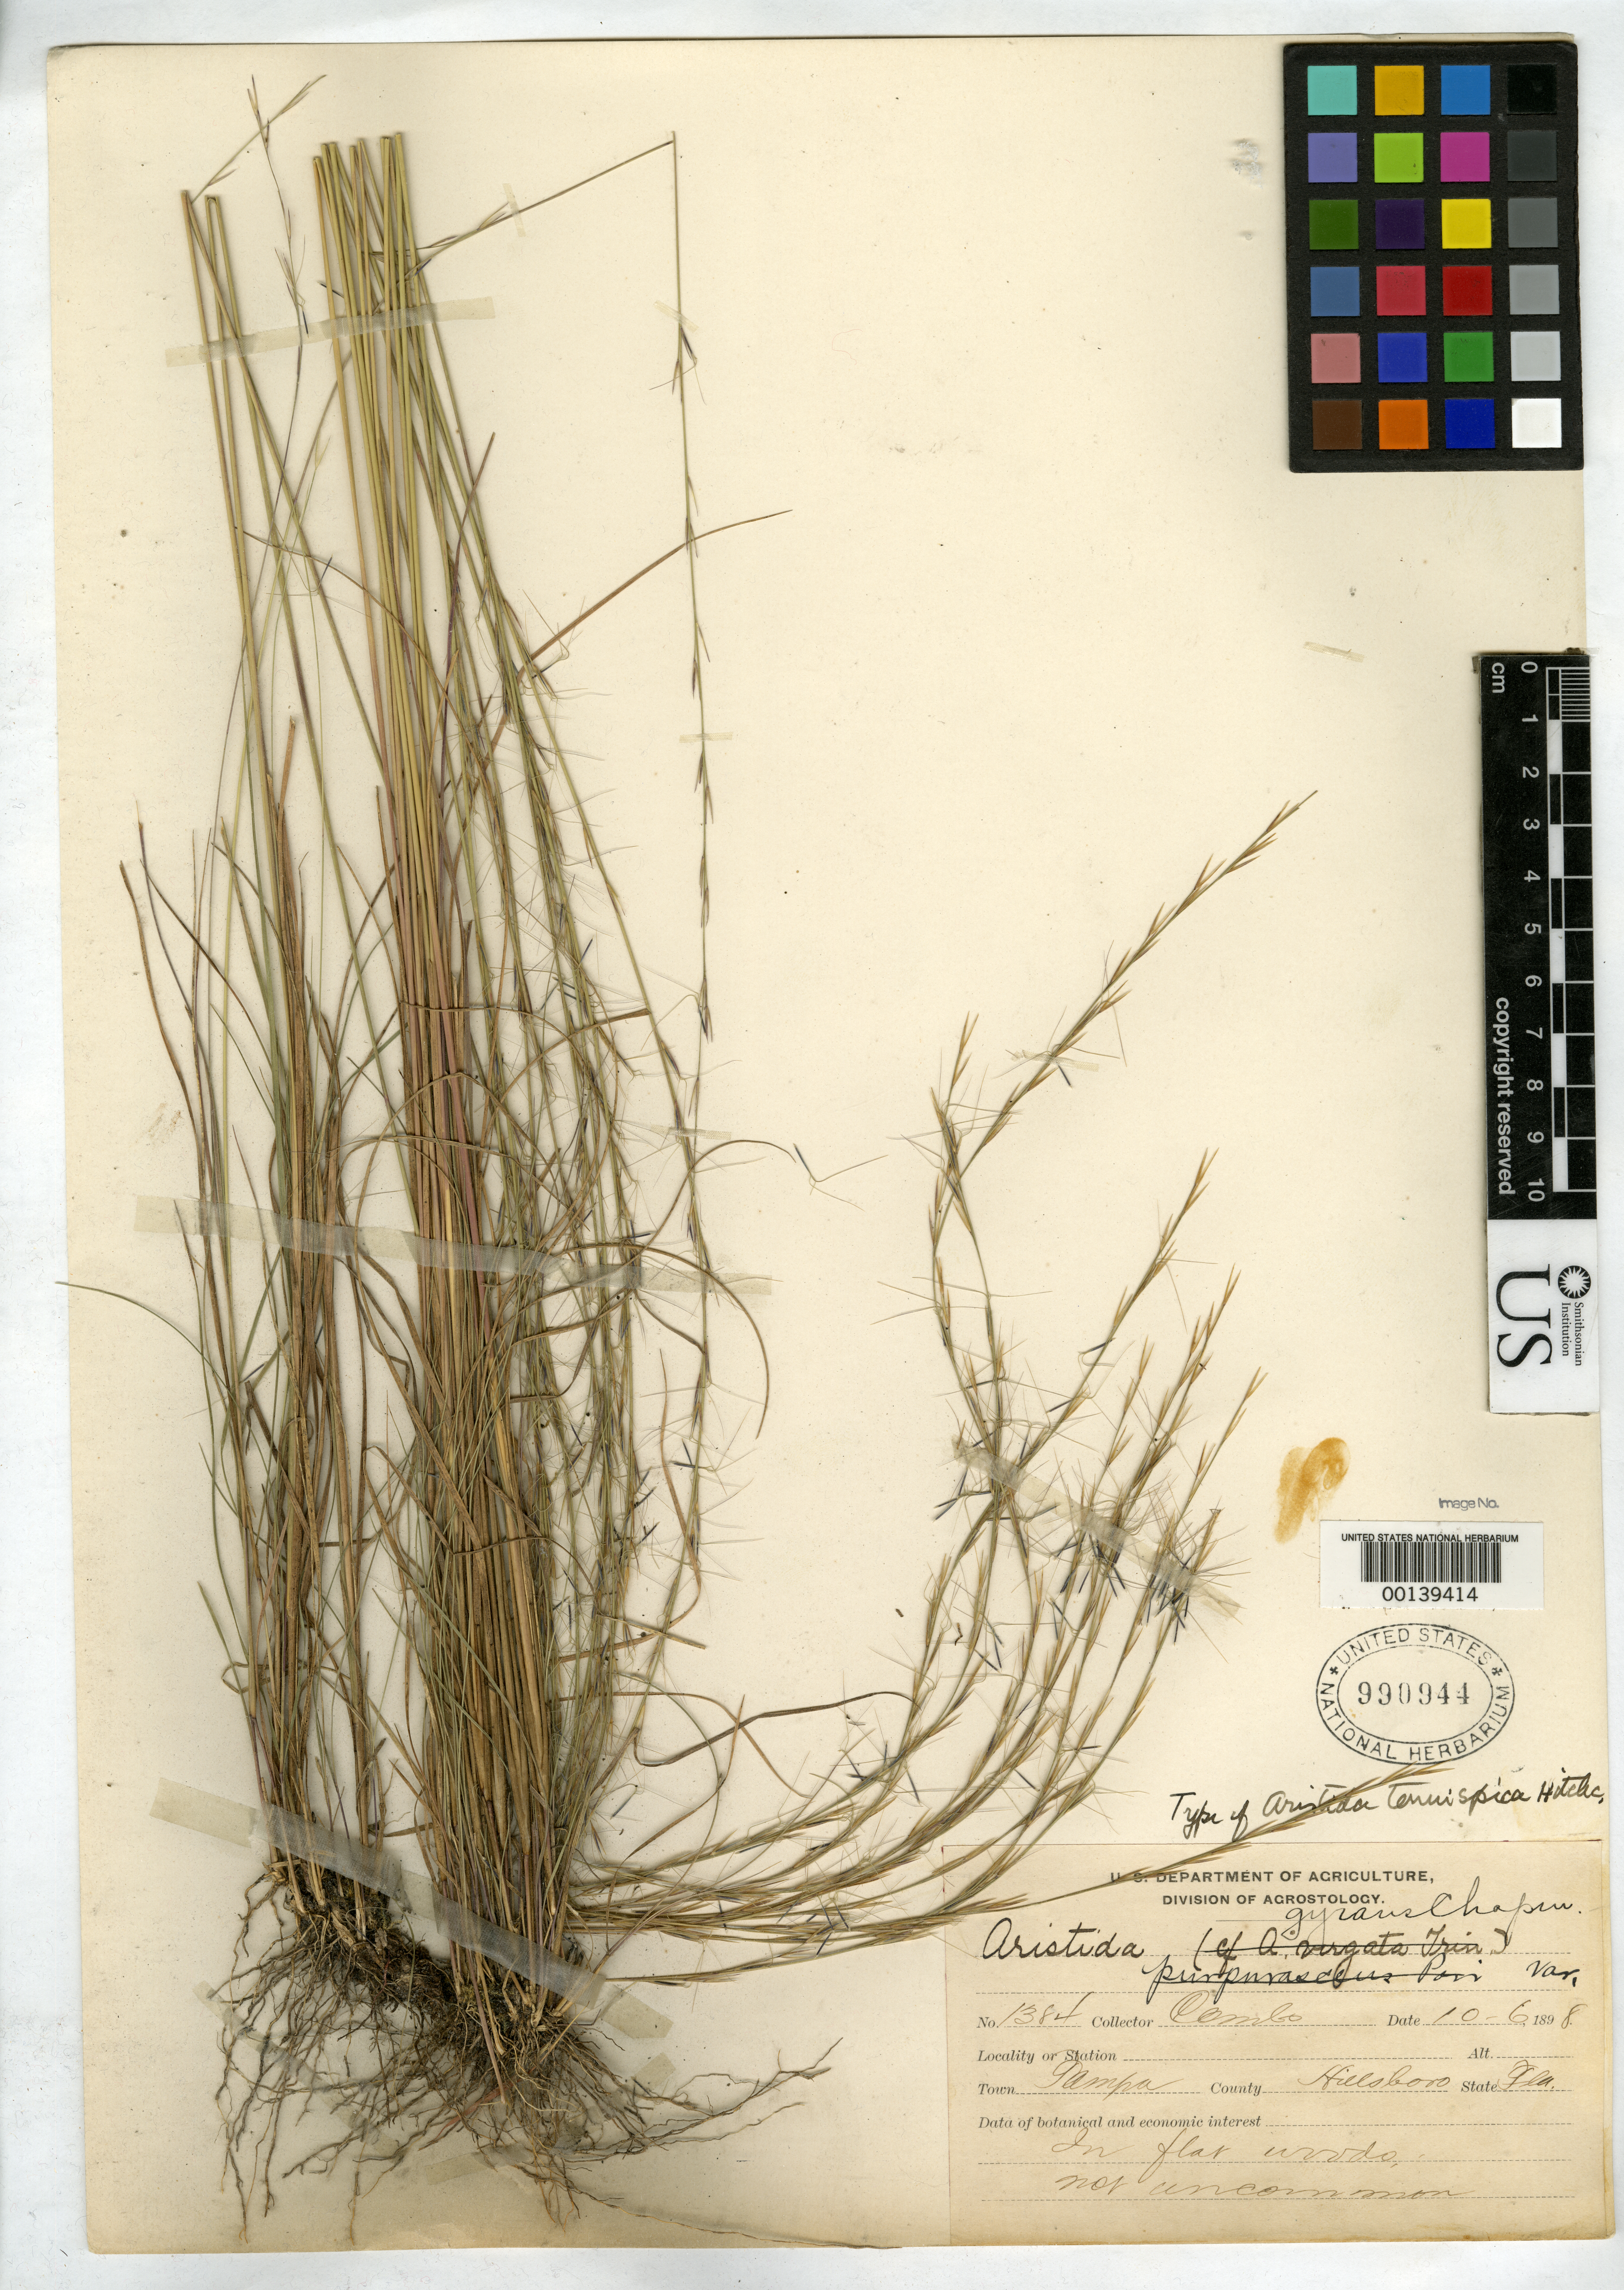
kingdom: Plantae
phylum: Tracheophyta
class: Liliopsida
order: Poales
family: Poaceae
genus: Aristida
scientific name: Aristida tenuispica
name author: Hitchc.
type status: Holotype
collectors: R. Combs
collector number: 1384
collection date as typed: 06 Oct 1898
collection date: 1898-10-06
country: United States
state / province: Florida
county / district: Hillsborough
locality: Tampa.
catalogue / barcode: US 990944